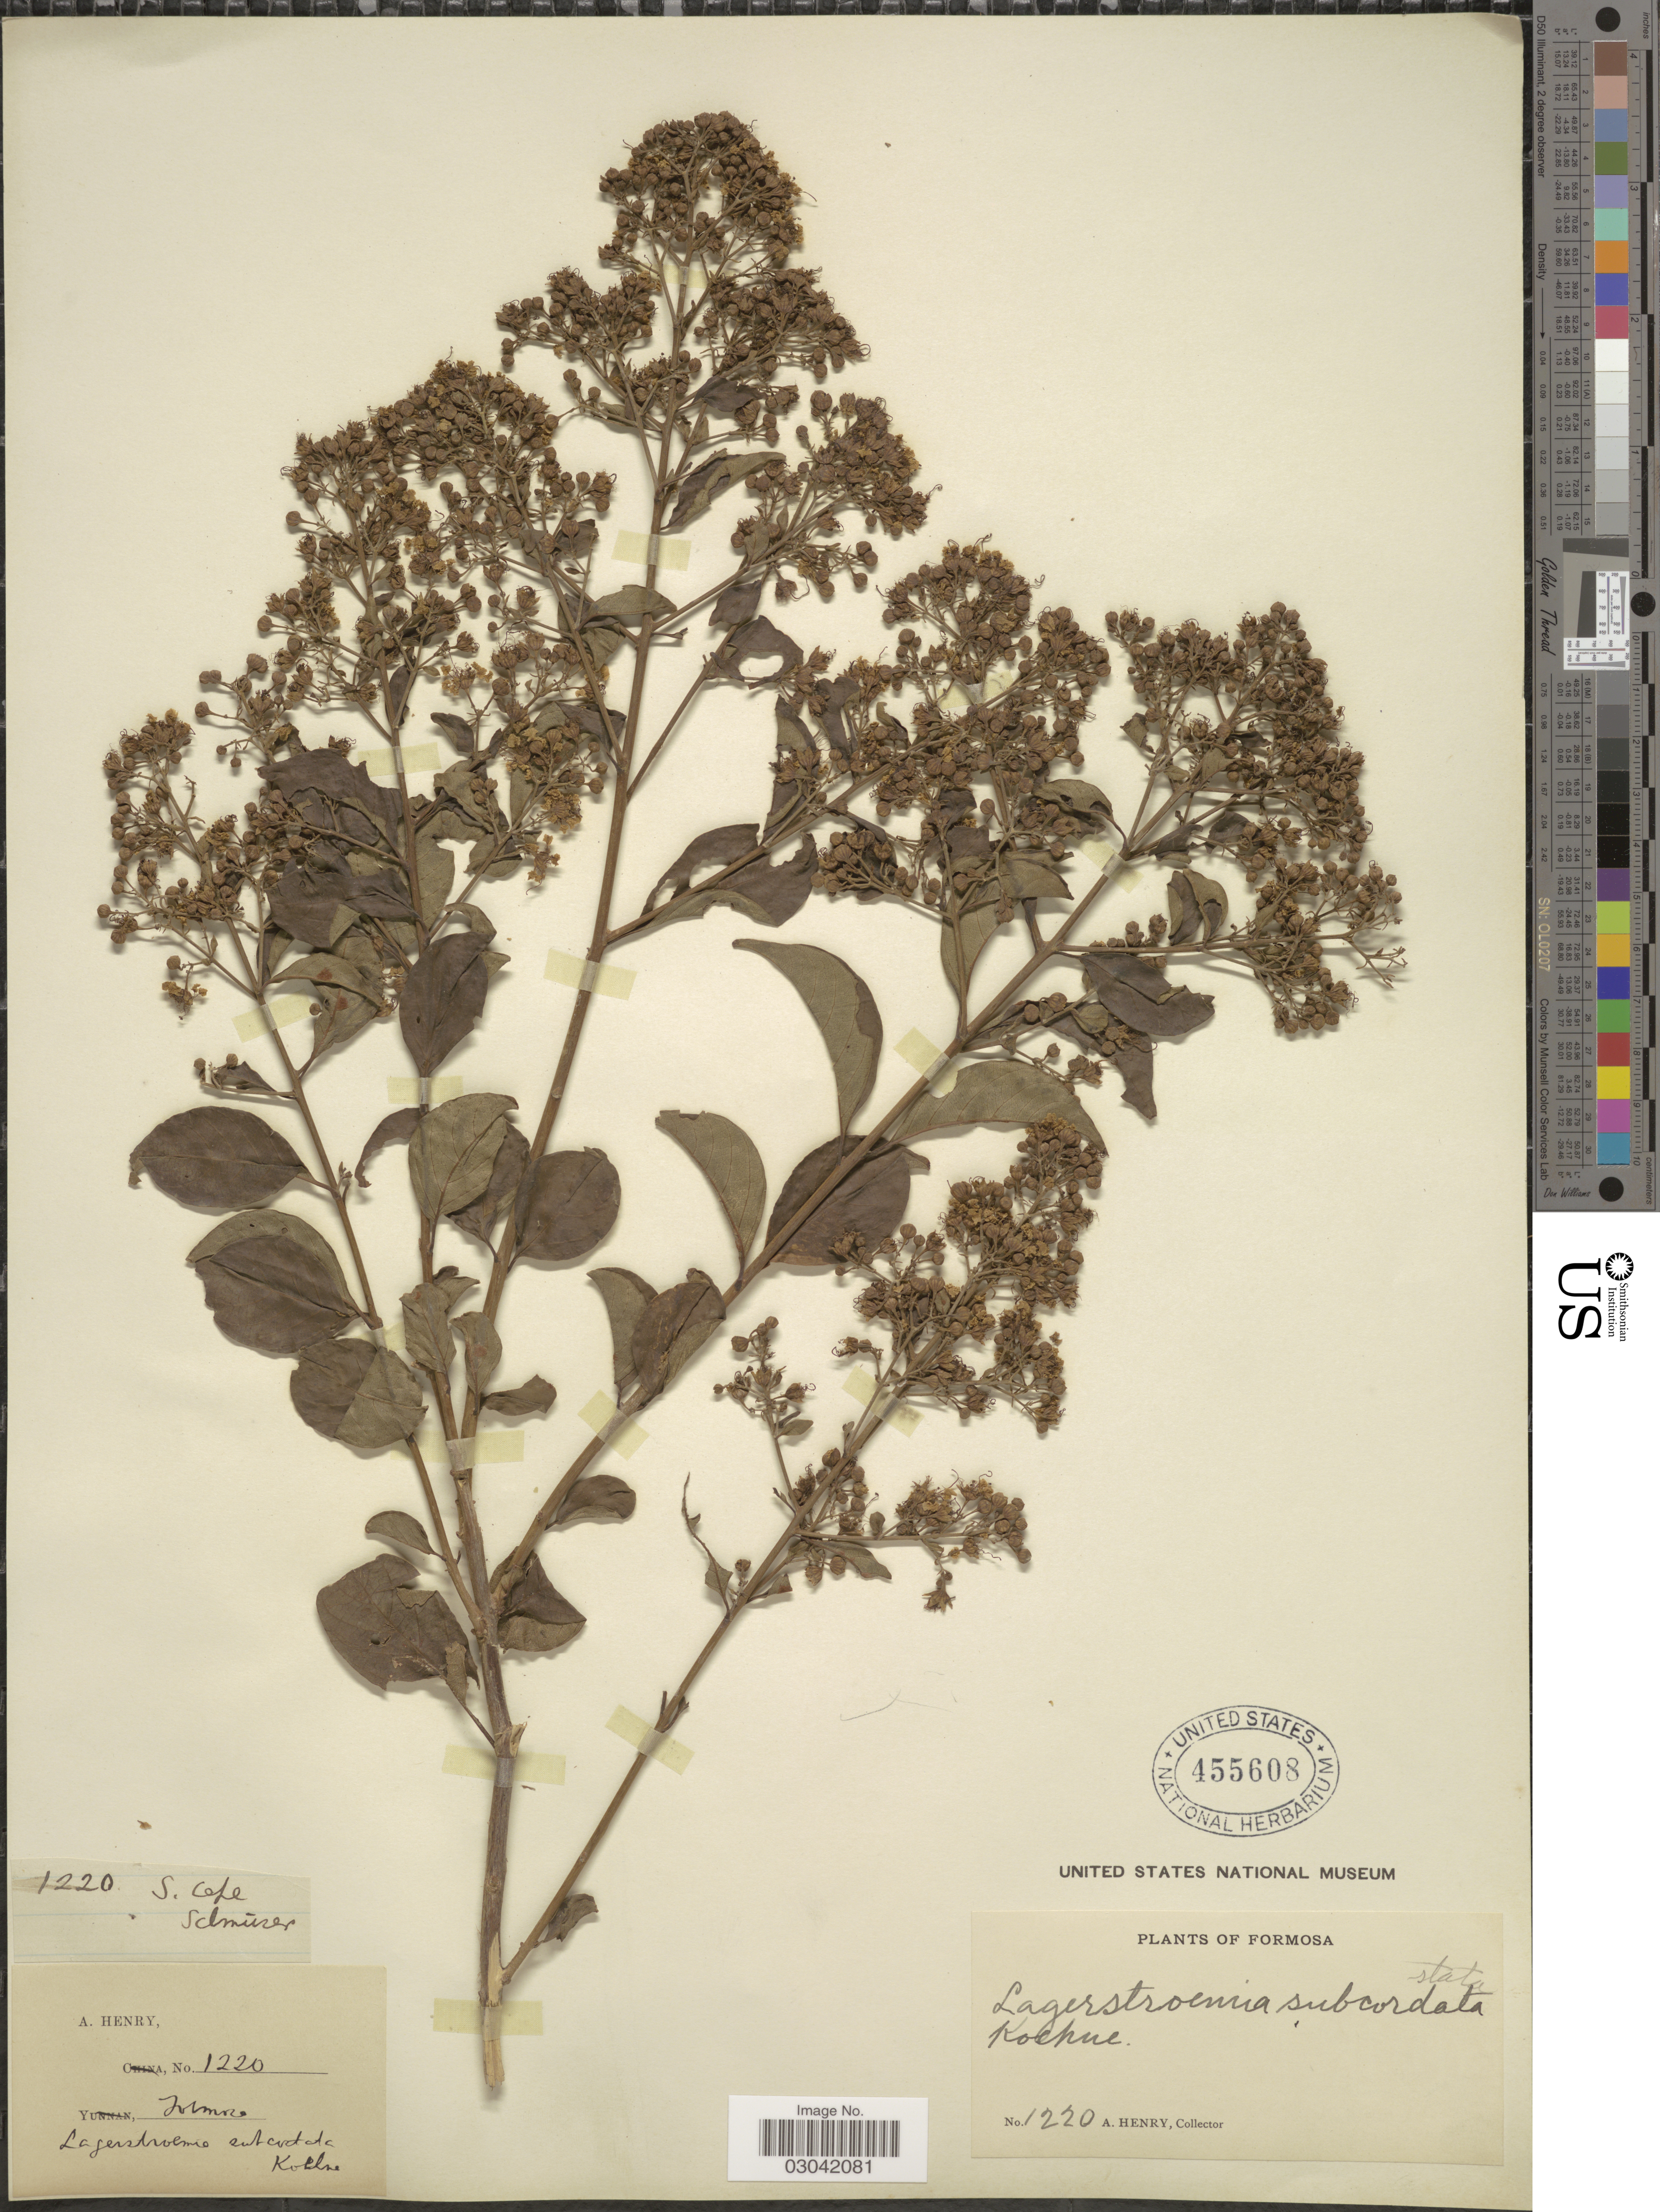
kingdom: Plantae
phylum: Tracheophyta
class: Magnoliopsida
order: Myrtales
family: Lythraceae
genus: Lagerstroemia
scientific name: Lagerstroemia subcostata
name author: Koehne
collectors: A. Henry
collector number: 1220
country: Taiwan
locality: Formosa.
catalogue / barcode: US 455608